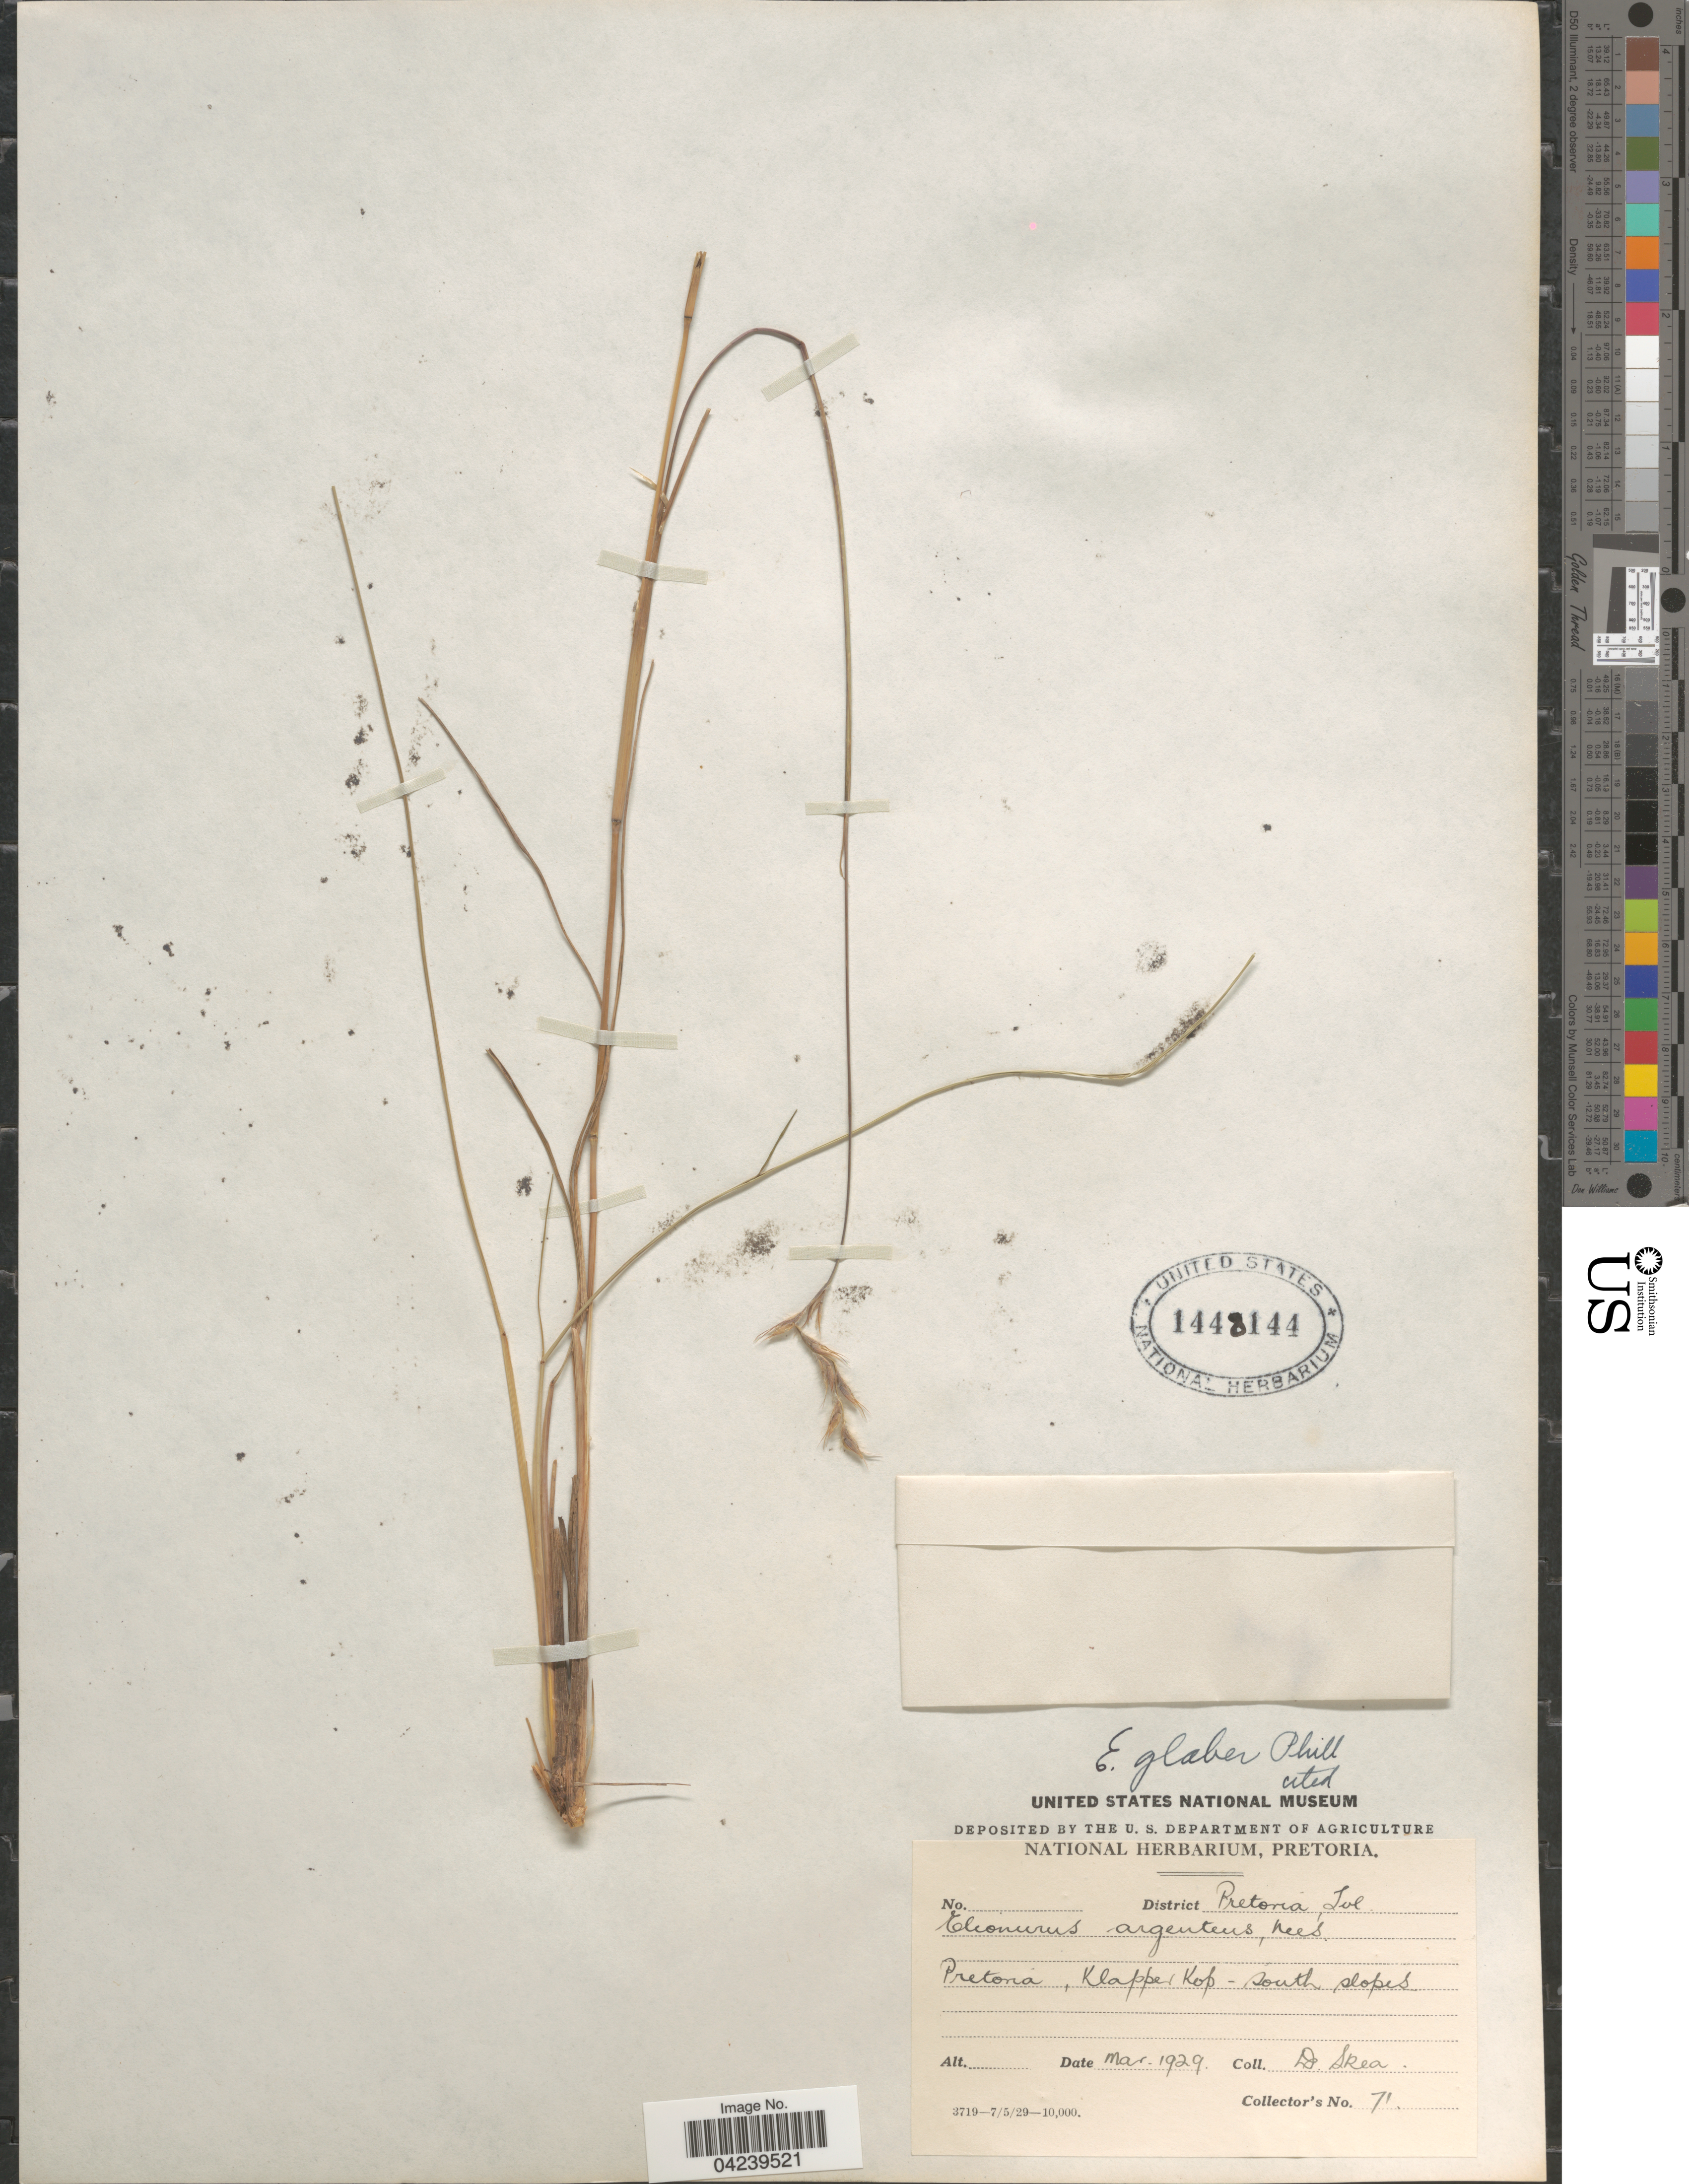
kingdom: Plantae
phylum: Tracheophyta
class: Liliopsida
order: Poales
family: Poaceae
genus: Elionurus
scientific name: Elionurus muticus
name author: (Spreng.) Kuntze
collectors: D. Skea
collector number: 71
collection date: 1929-03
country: South Africa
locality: District Pretoria, Tvl. Pretoria, Klapperkop - south slopes.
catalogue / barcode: US 1448144